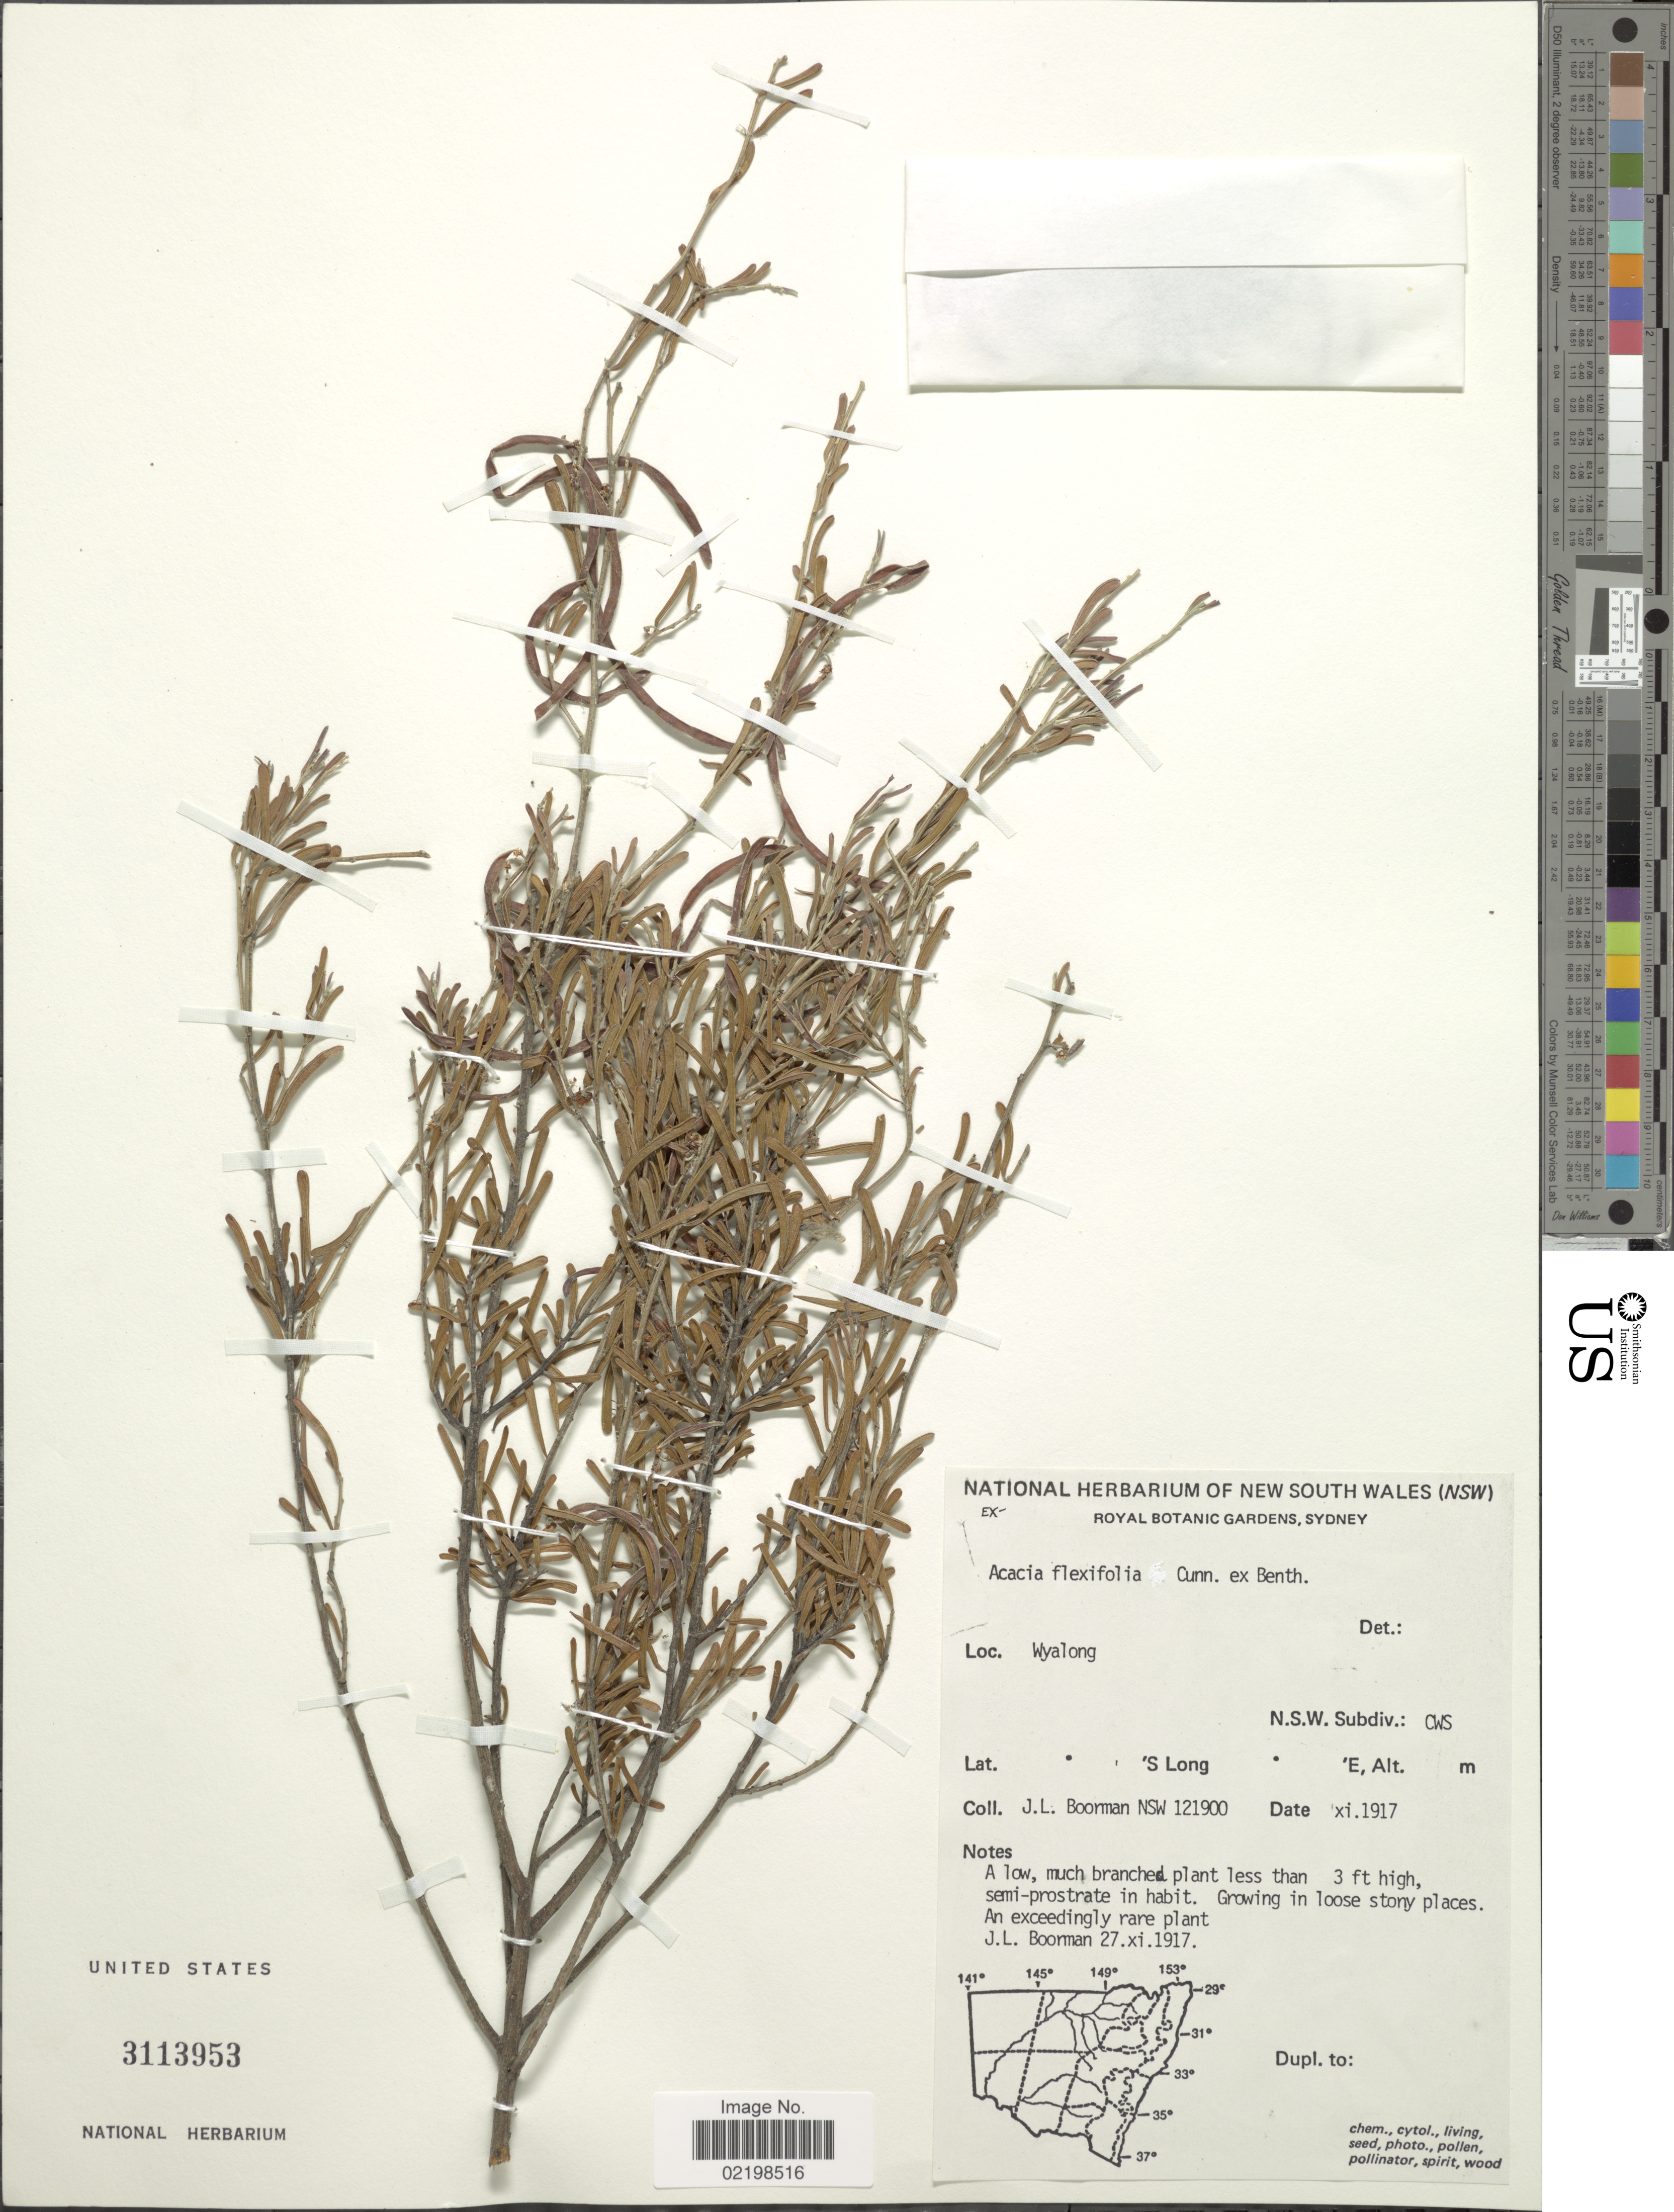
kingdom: Plantae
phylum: Tracheophyta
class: Magnoliopsida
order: Fabales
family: Fabaceae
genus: Acacia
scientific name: Acacia flexifolia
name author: A. Cunn. ex Benth.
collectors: J. Boorman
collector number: NSW 121900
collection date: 1917-11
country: Australia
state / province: New South Wales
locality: Wyalong, N.S.W. Subdiv.:CWS.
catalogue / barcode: US 3113953